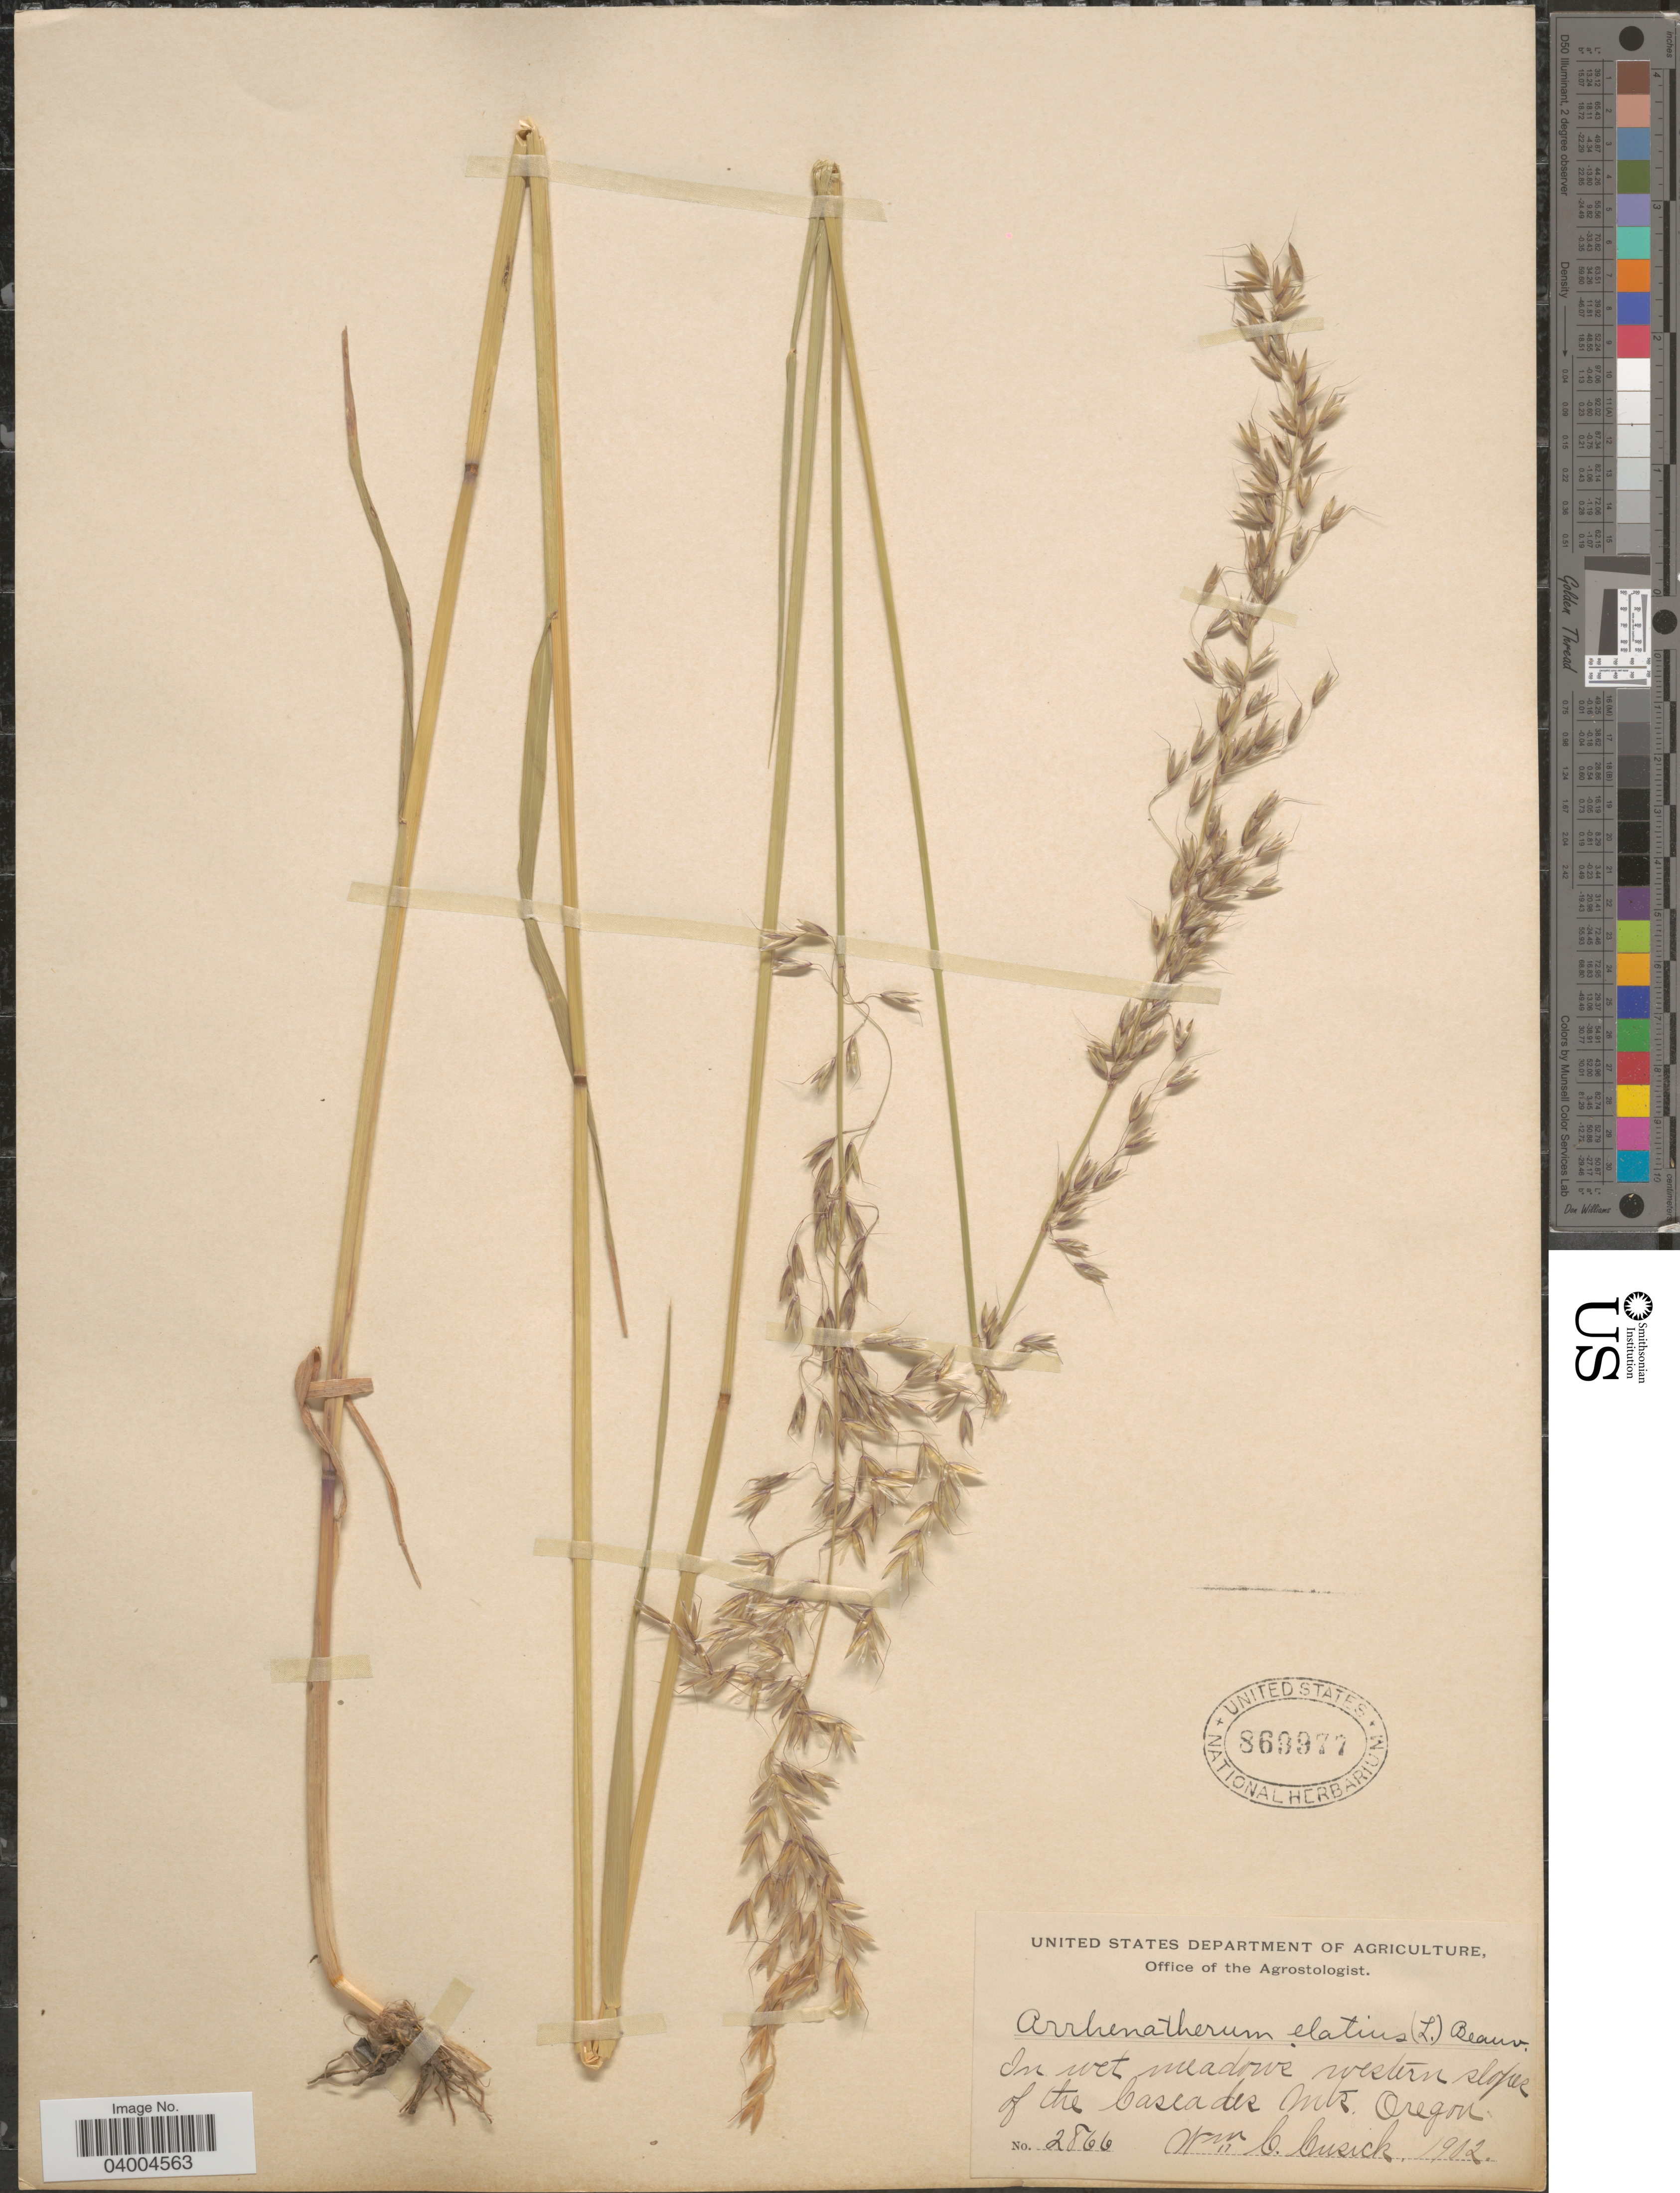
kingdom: Plantae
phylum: Tracheophyta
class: Liliopsida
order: Poales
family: Poaceae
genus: Arrhenatherum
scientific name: Arrhenatherum elatius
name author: (L.) J. Presl & C. Presl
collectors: W. C. Cusick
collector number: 2866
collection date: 1902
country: United States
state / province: Oregon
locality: In wet meadows western slopes of the Cascades Mts.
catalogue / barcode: US 869977